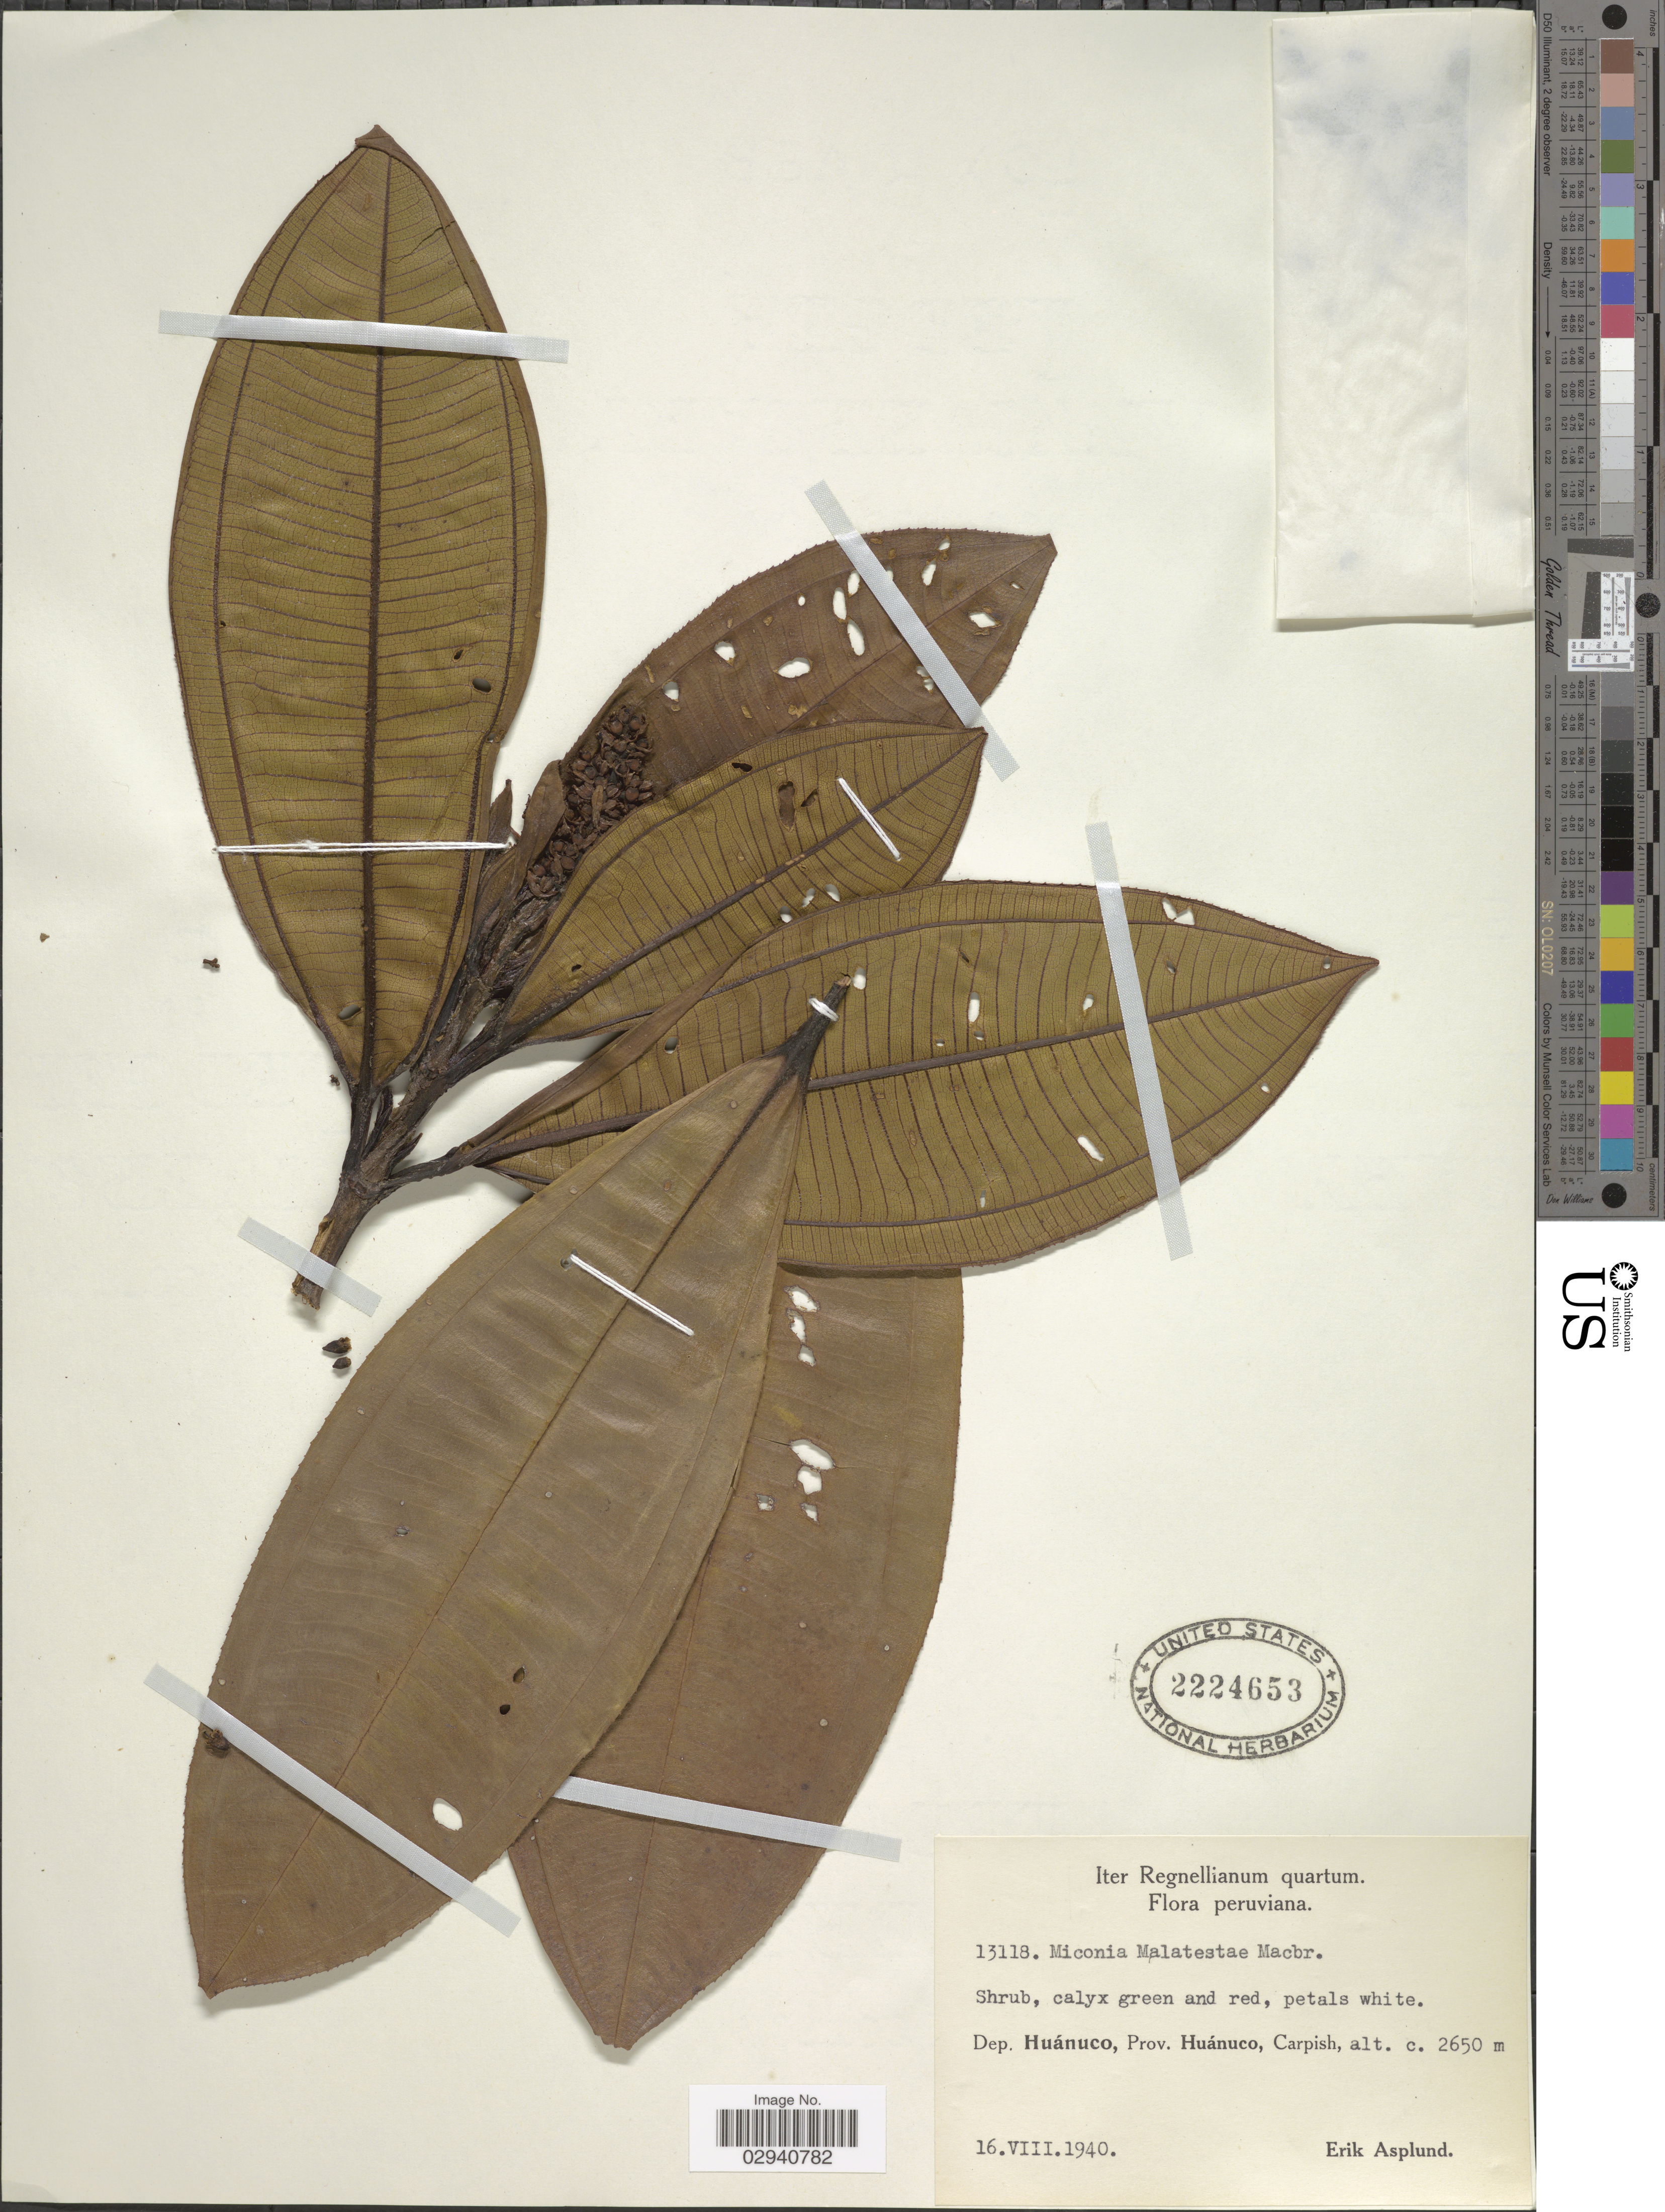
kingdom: Plantae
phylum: Tracheophyta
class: Magnoliopsida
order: Myrtales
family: Melastomataceae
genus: Miconia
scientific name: Miconia malatestae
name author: J.F. Macbr.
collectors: E. Asplund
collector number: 13118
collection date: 1940-08-16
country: Peru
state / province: Huánuco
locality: Dep. Huánuco, Prov. Huánuco, Carpish.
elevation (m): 2650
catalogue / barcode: US 2224653